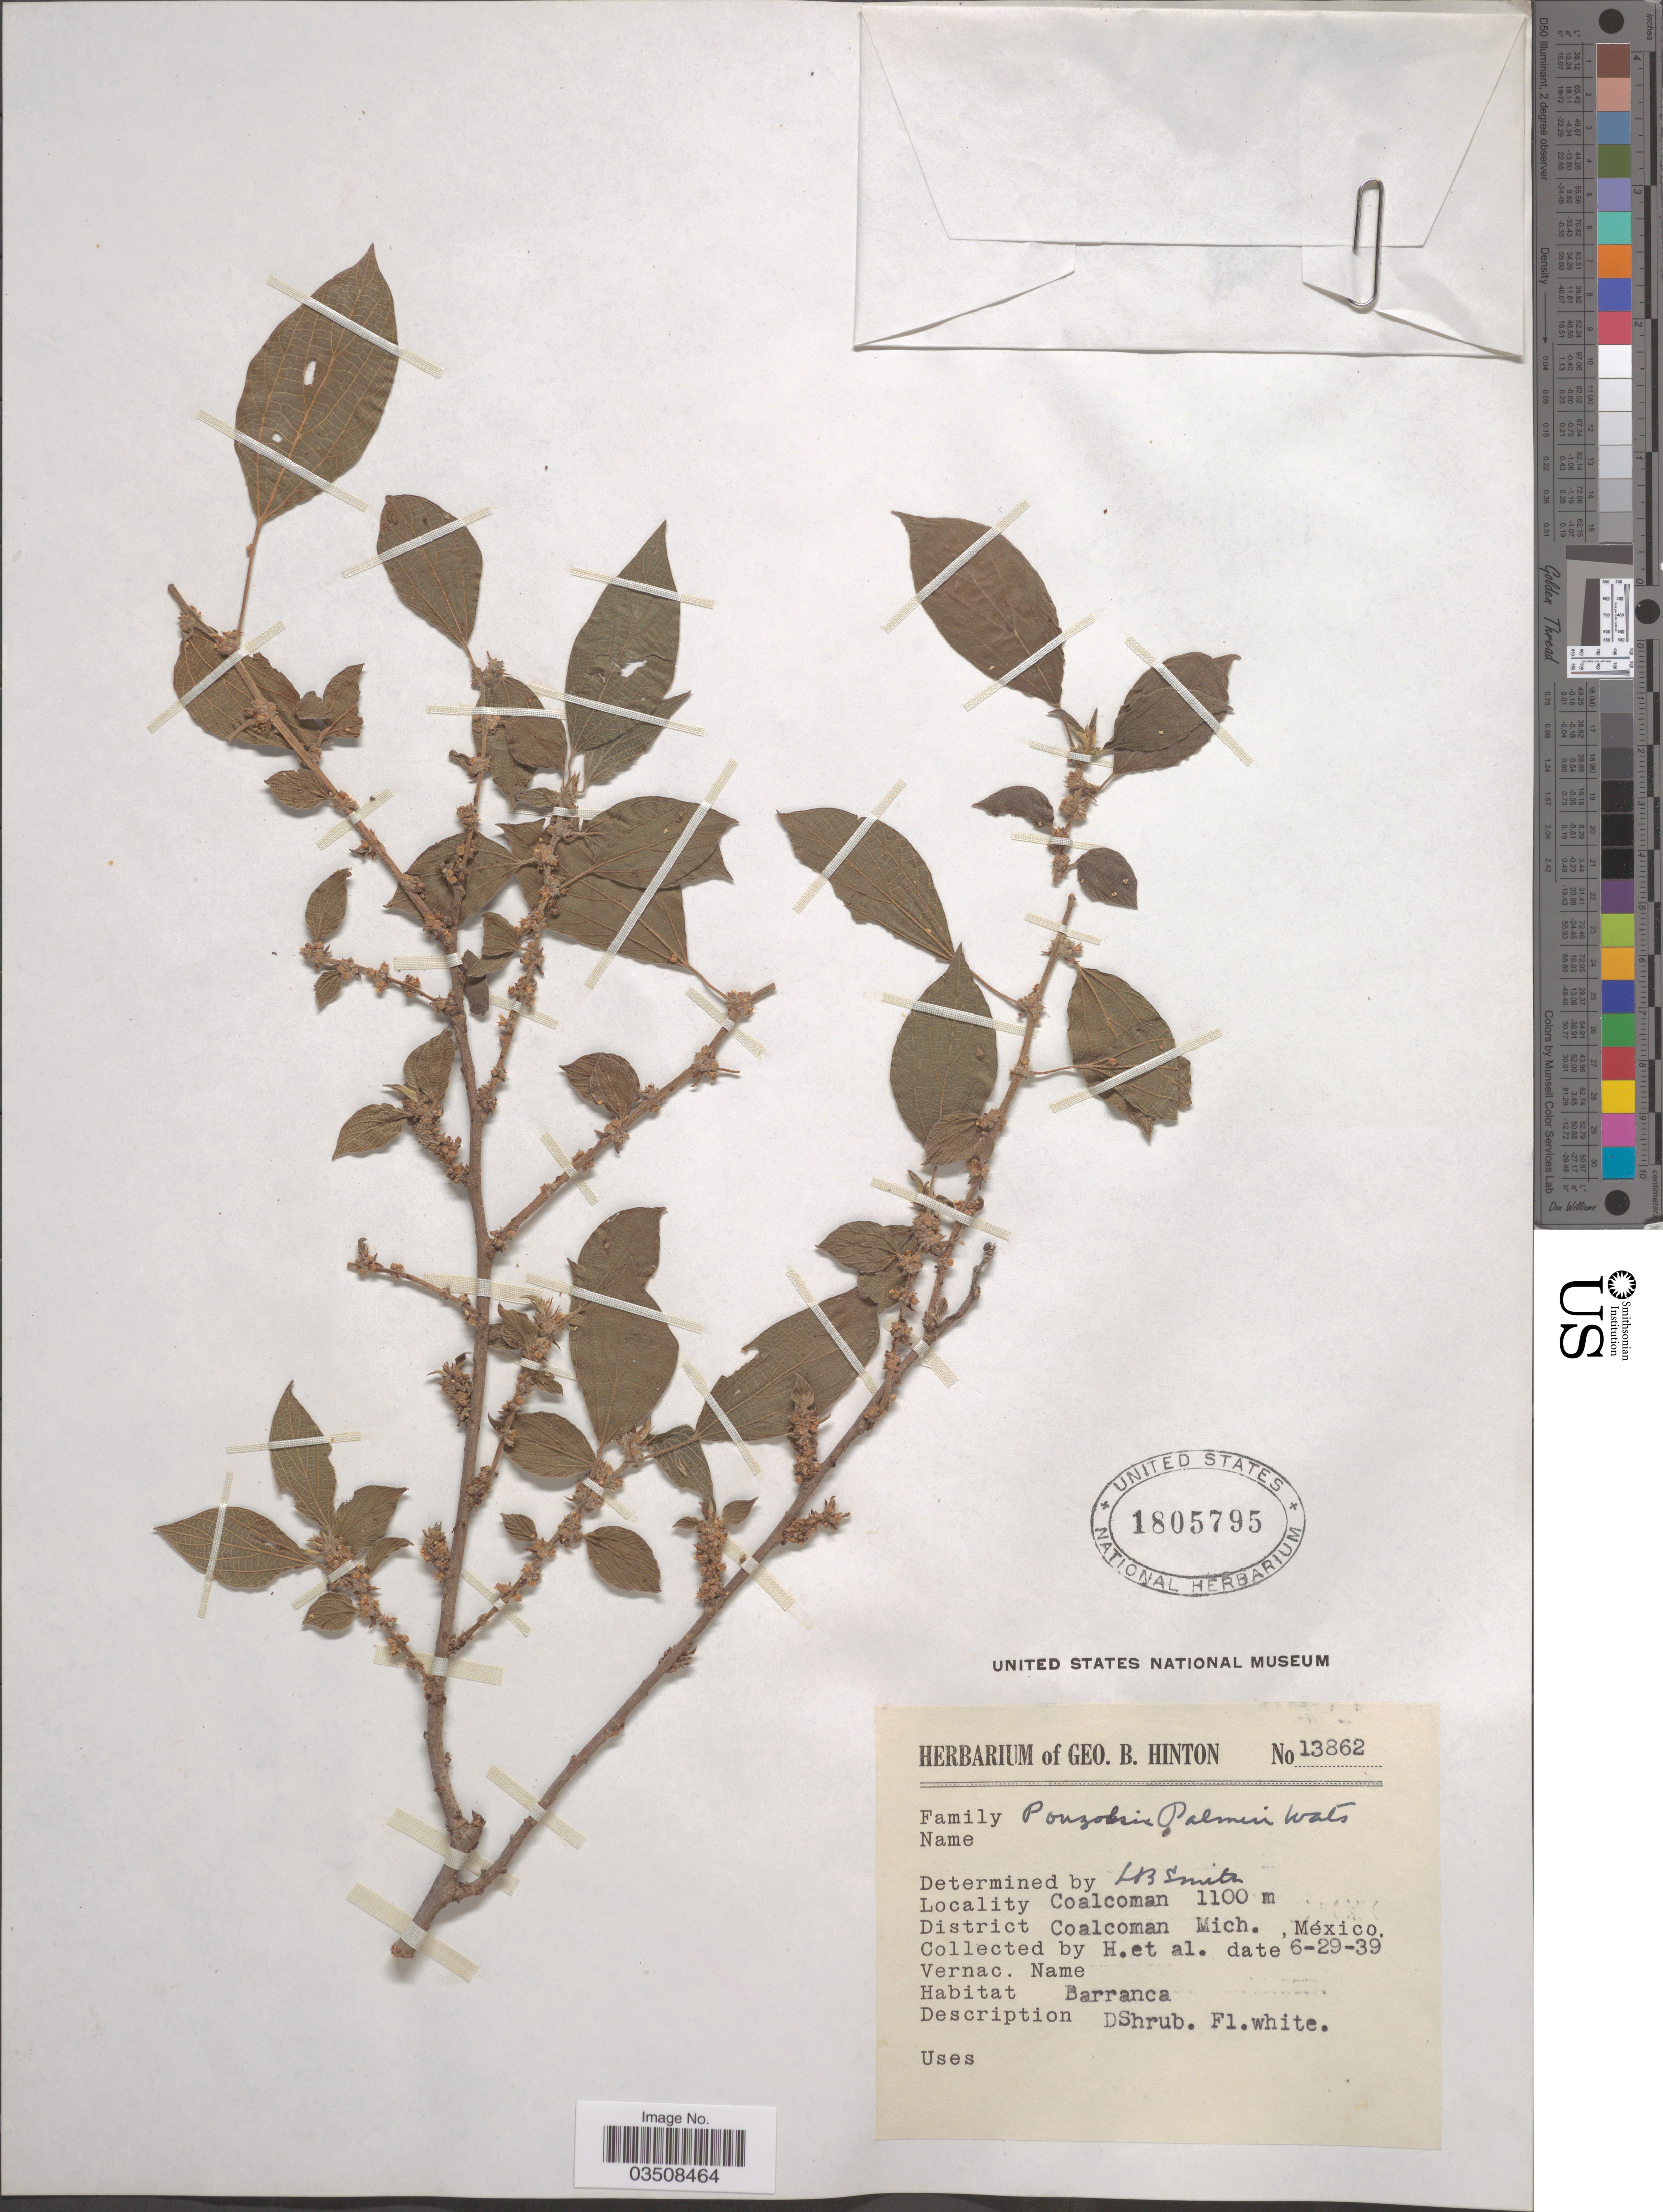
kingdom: Plantae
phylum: Tracheophyta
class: Magnoliopsida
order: Rosales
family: Urticaceae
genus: Pouzolzia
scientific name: Pouzolzia palmeri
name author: S. Watson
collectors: G. B. Hinton & et al.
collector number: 13862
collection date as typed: Transcribed d/m/y: 29/6/39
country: Mexico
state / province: Michoacán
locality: Coalcoman. District Coalcoman.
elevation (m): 1100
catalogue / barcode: US 1805795